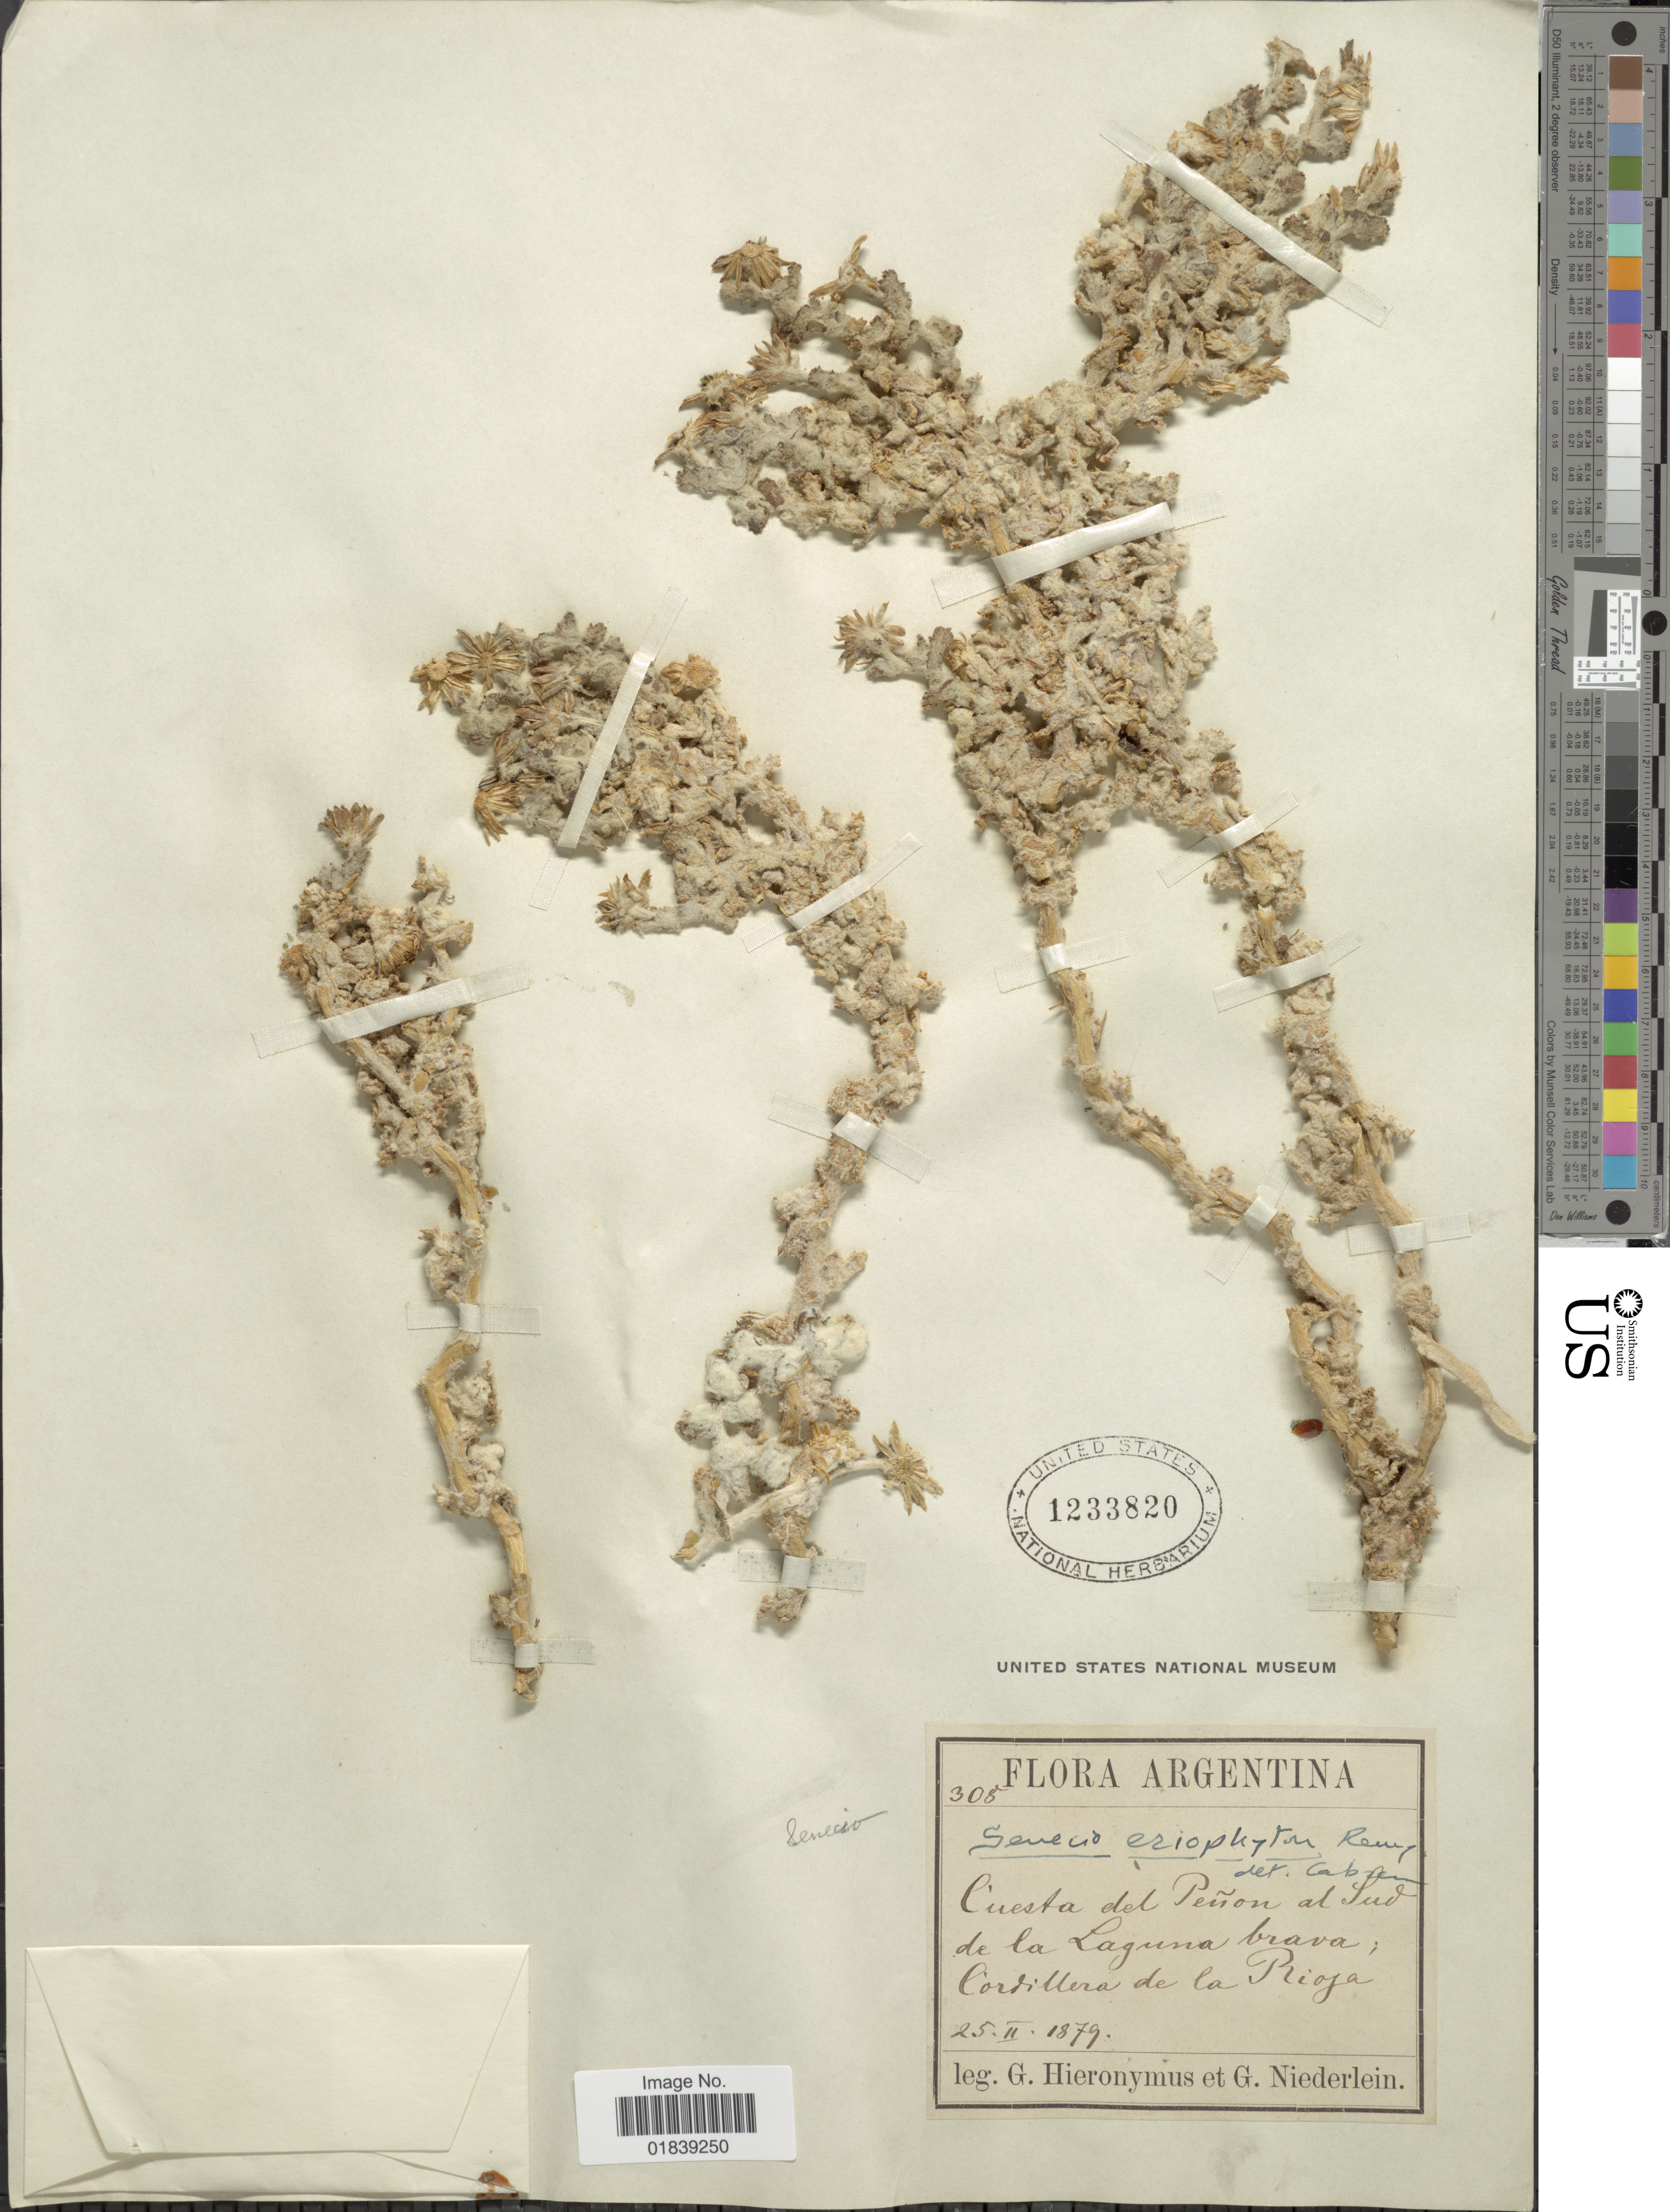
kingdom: Plantae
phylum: Tracheophyta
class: Magnoliopsida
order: Asterales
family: Asteraceae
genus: Senecio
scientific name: Senecio eriophyton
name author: J. Rémy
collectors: G. H. Hieronymus & G. Niederlein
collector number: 308*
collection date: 1879-02-25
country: Argentina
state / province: La Rioja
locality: Cuesta del Penon al Sud de la Laguna brava, Cordillera de la Rioja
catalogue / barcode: US 1233820